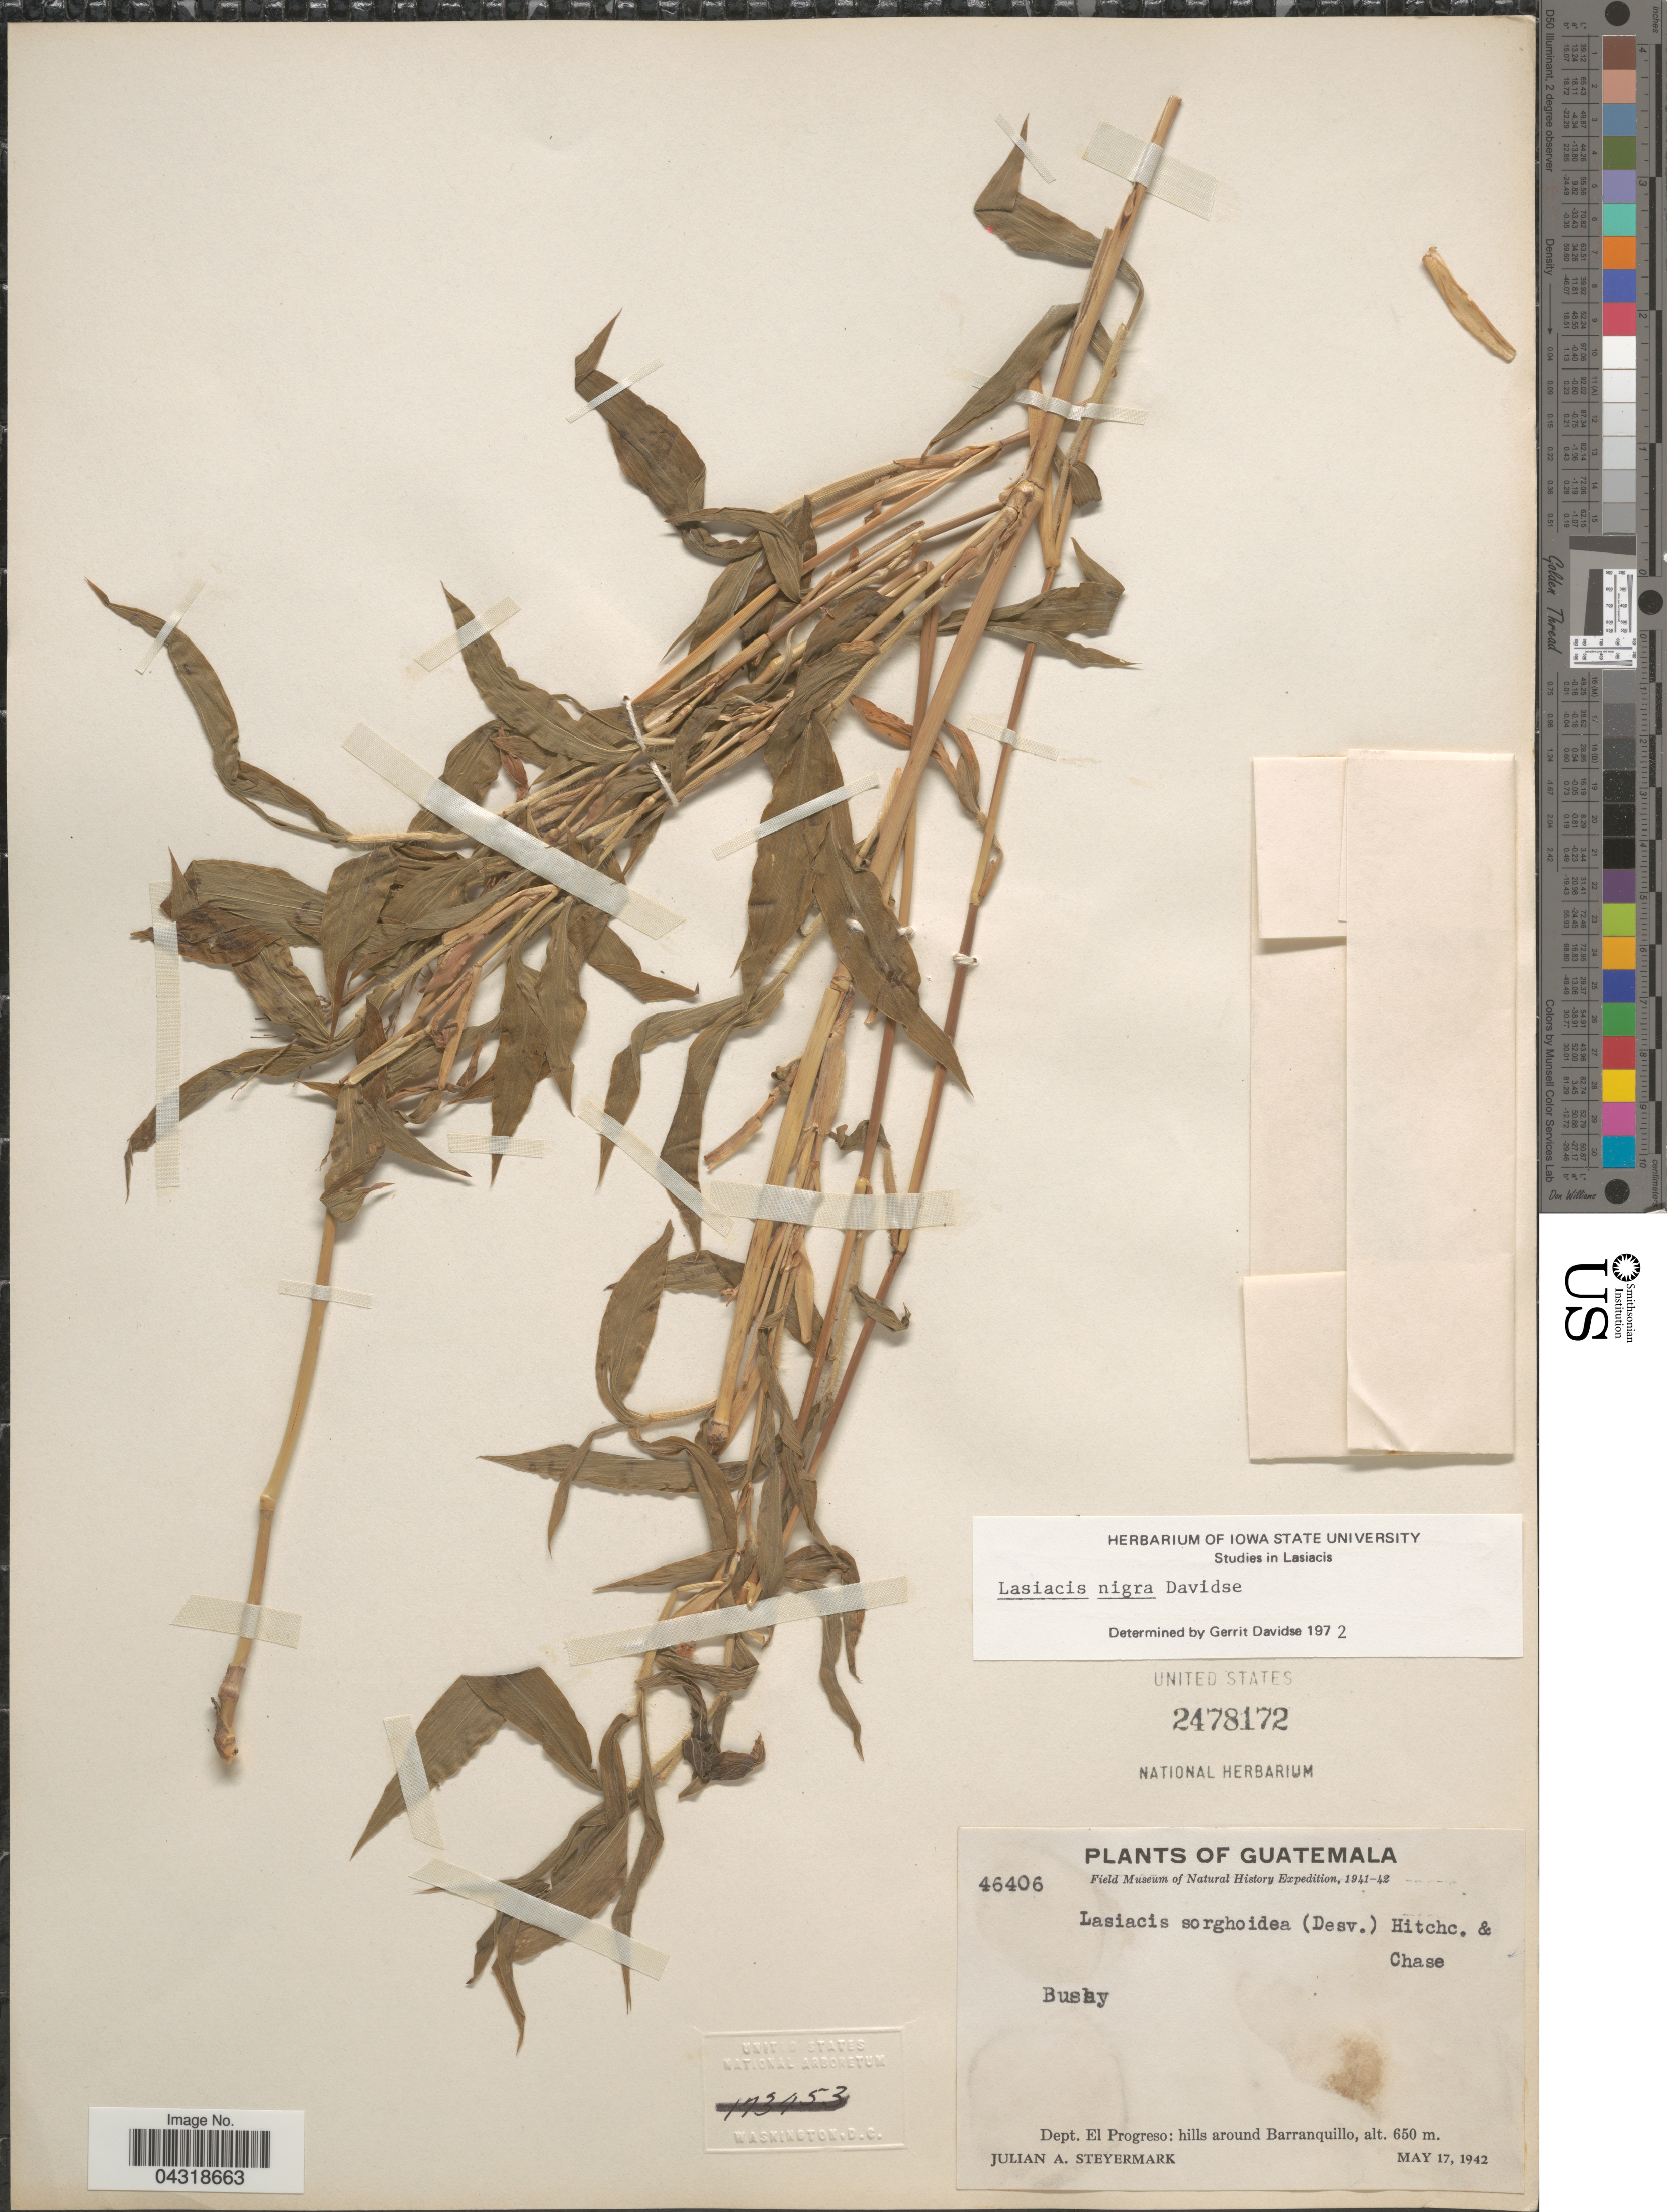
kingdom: Plantae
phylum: Tracheophyta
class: Liliopsida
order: Poales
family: Poaceae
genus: Lasiacis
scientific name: Lasiacis nigra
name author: Davidse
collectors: J. Steyermark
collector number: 46406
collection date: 1942-05-17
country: Guatemala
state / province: El Progreso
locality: Field Museum of Natural History Expedition, 1941-42. Dept. El Progreso: hills aroung Barranquillo.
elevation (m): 650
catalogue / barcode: US 2478172